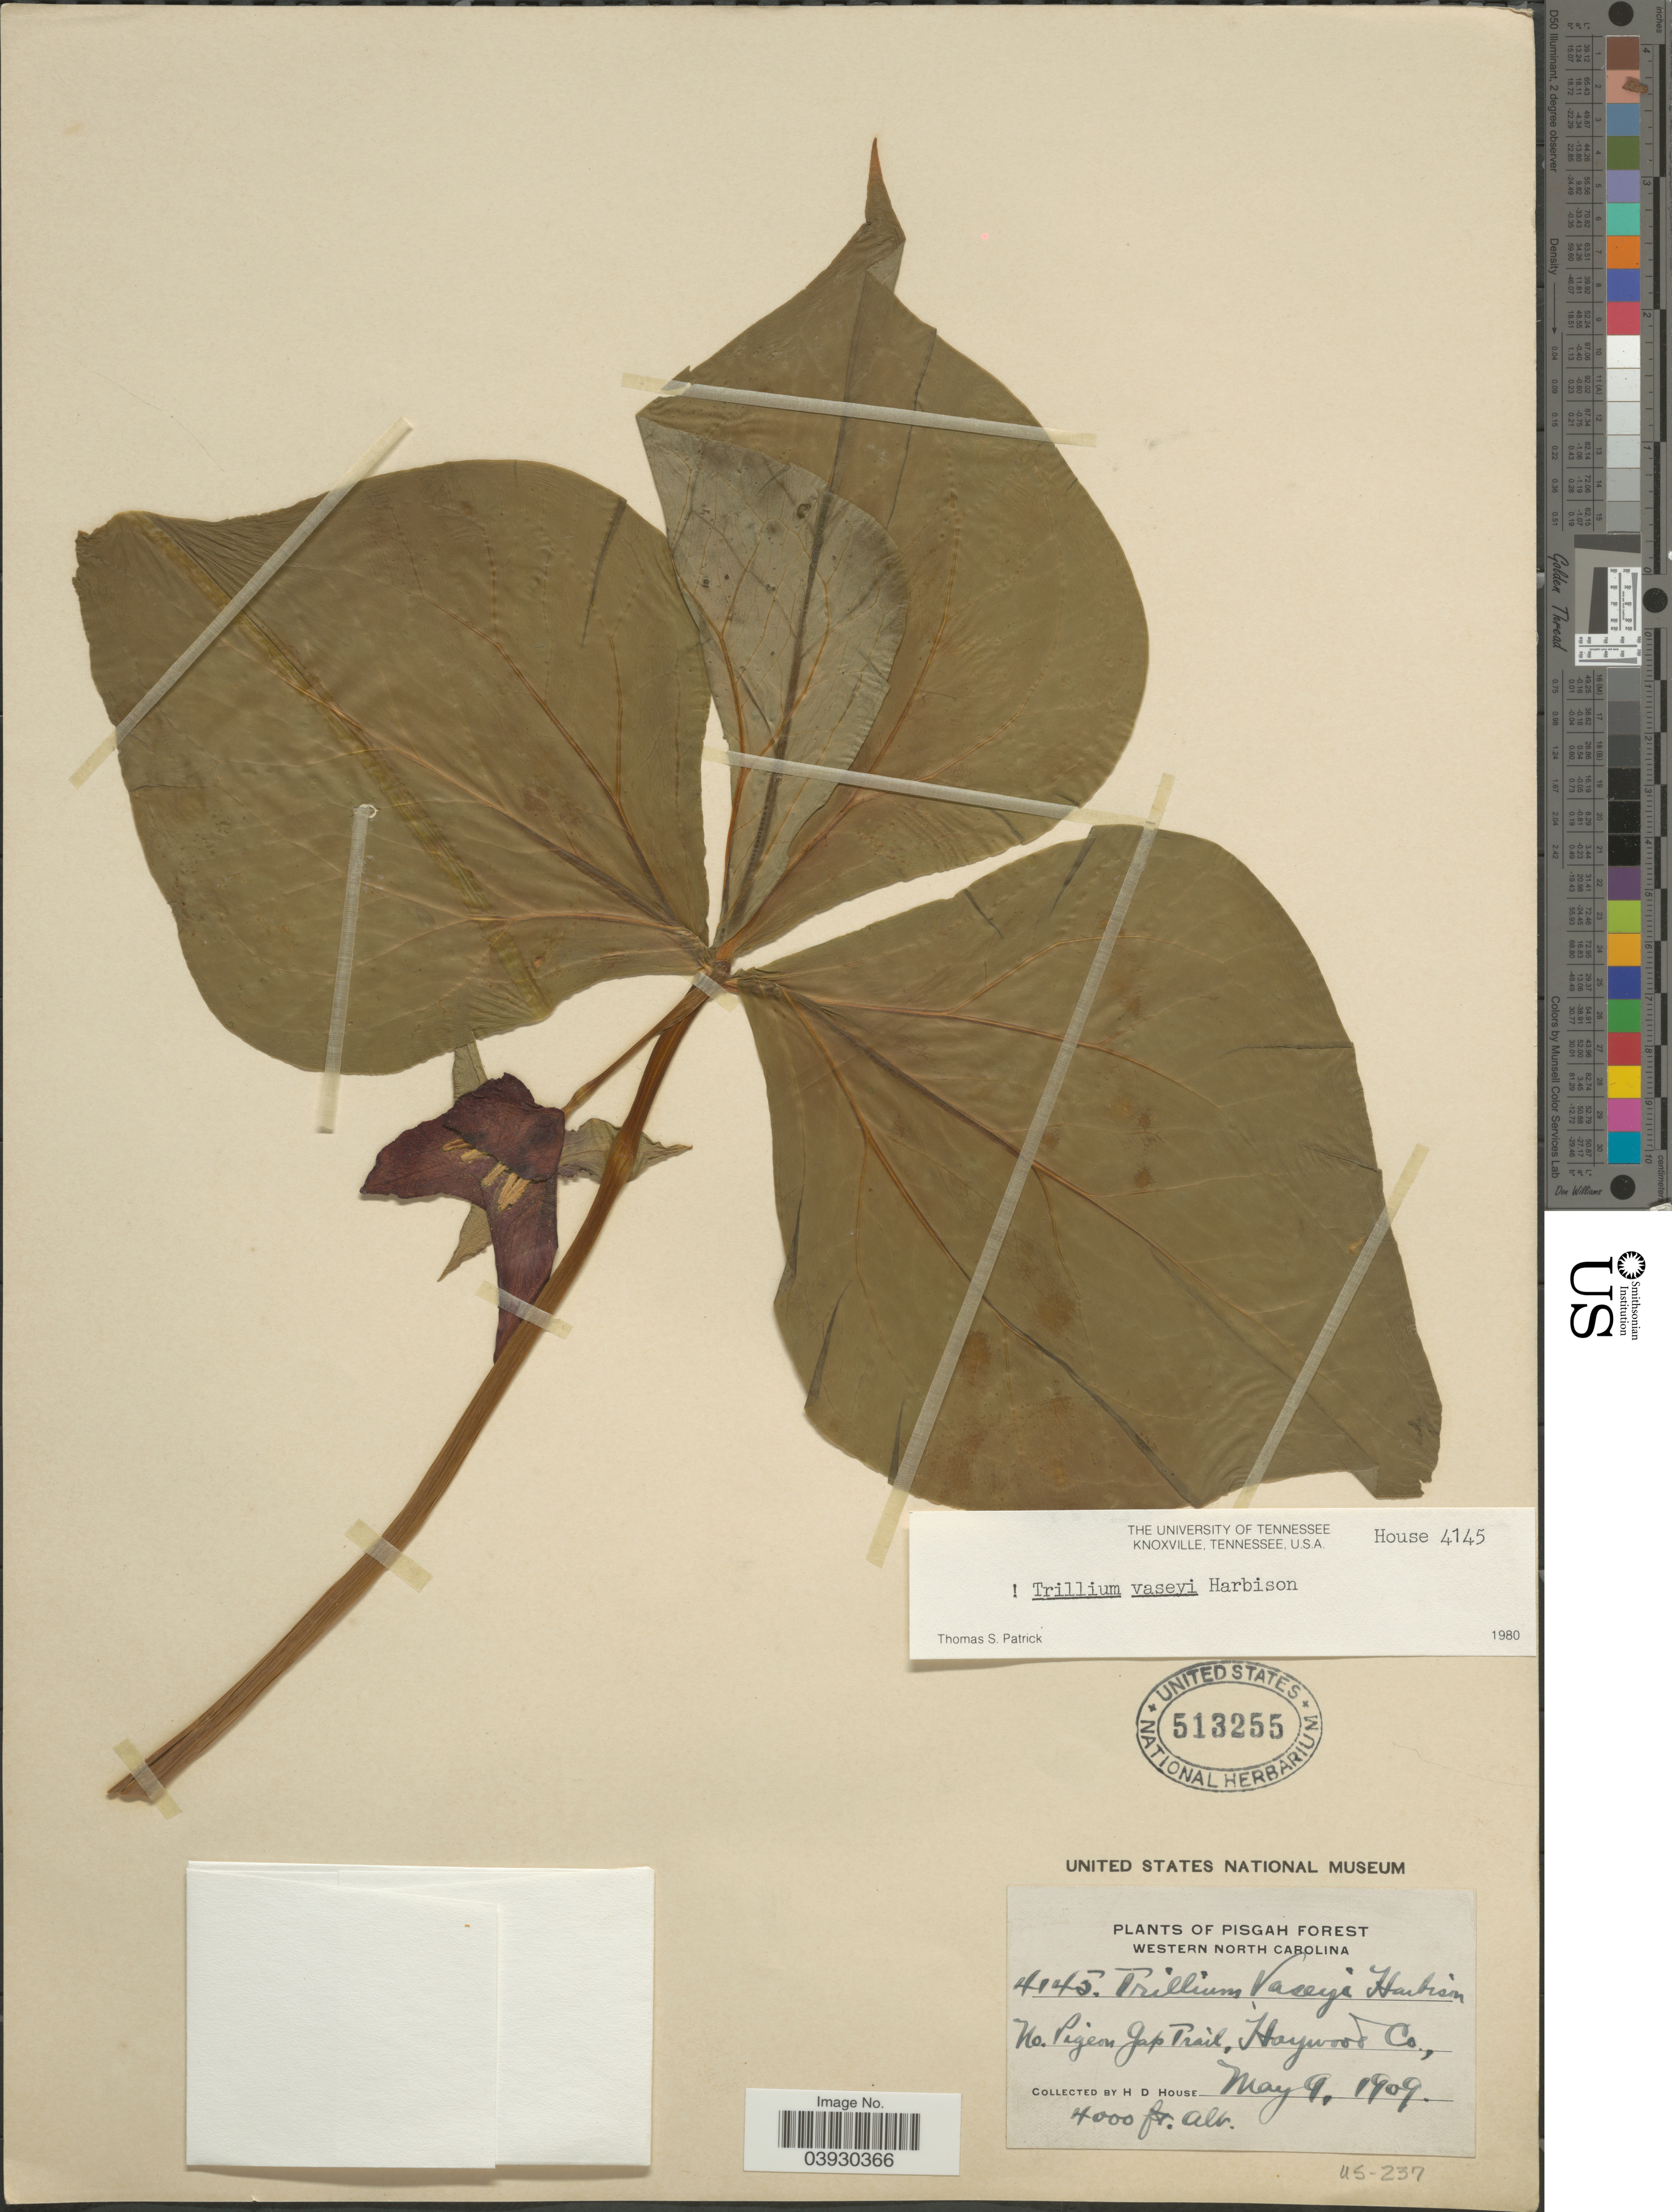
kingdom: Plantae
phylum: Tracheophyta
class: Liliopsida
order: Liliales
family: Melanthiaceae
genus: Trillium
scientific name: Trillium vaseyi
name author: Harb.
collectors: H. D. House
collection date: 1909-05-09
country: United States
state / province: North Carolina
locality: Western North Carolina. Pisgah Forest. Pigeon Gap Trail, Haywood Co.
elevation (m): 1219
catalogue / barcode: US 513255